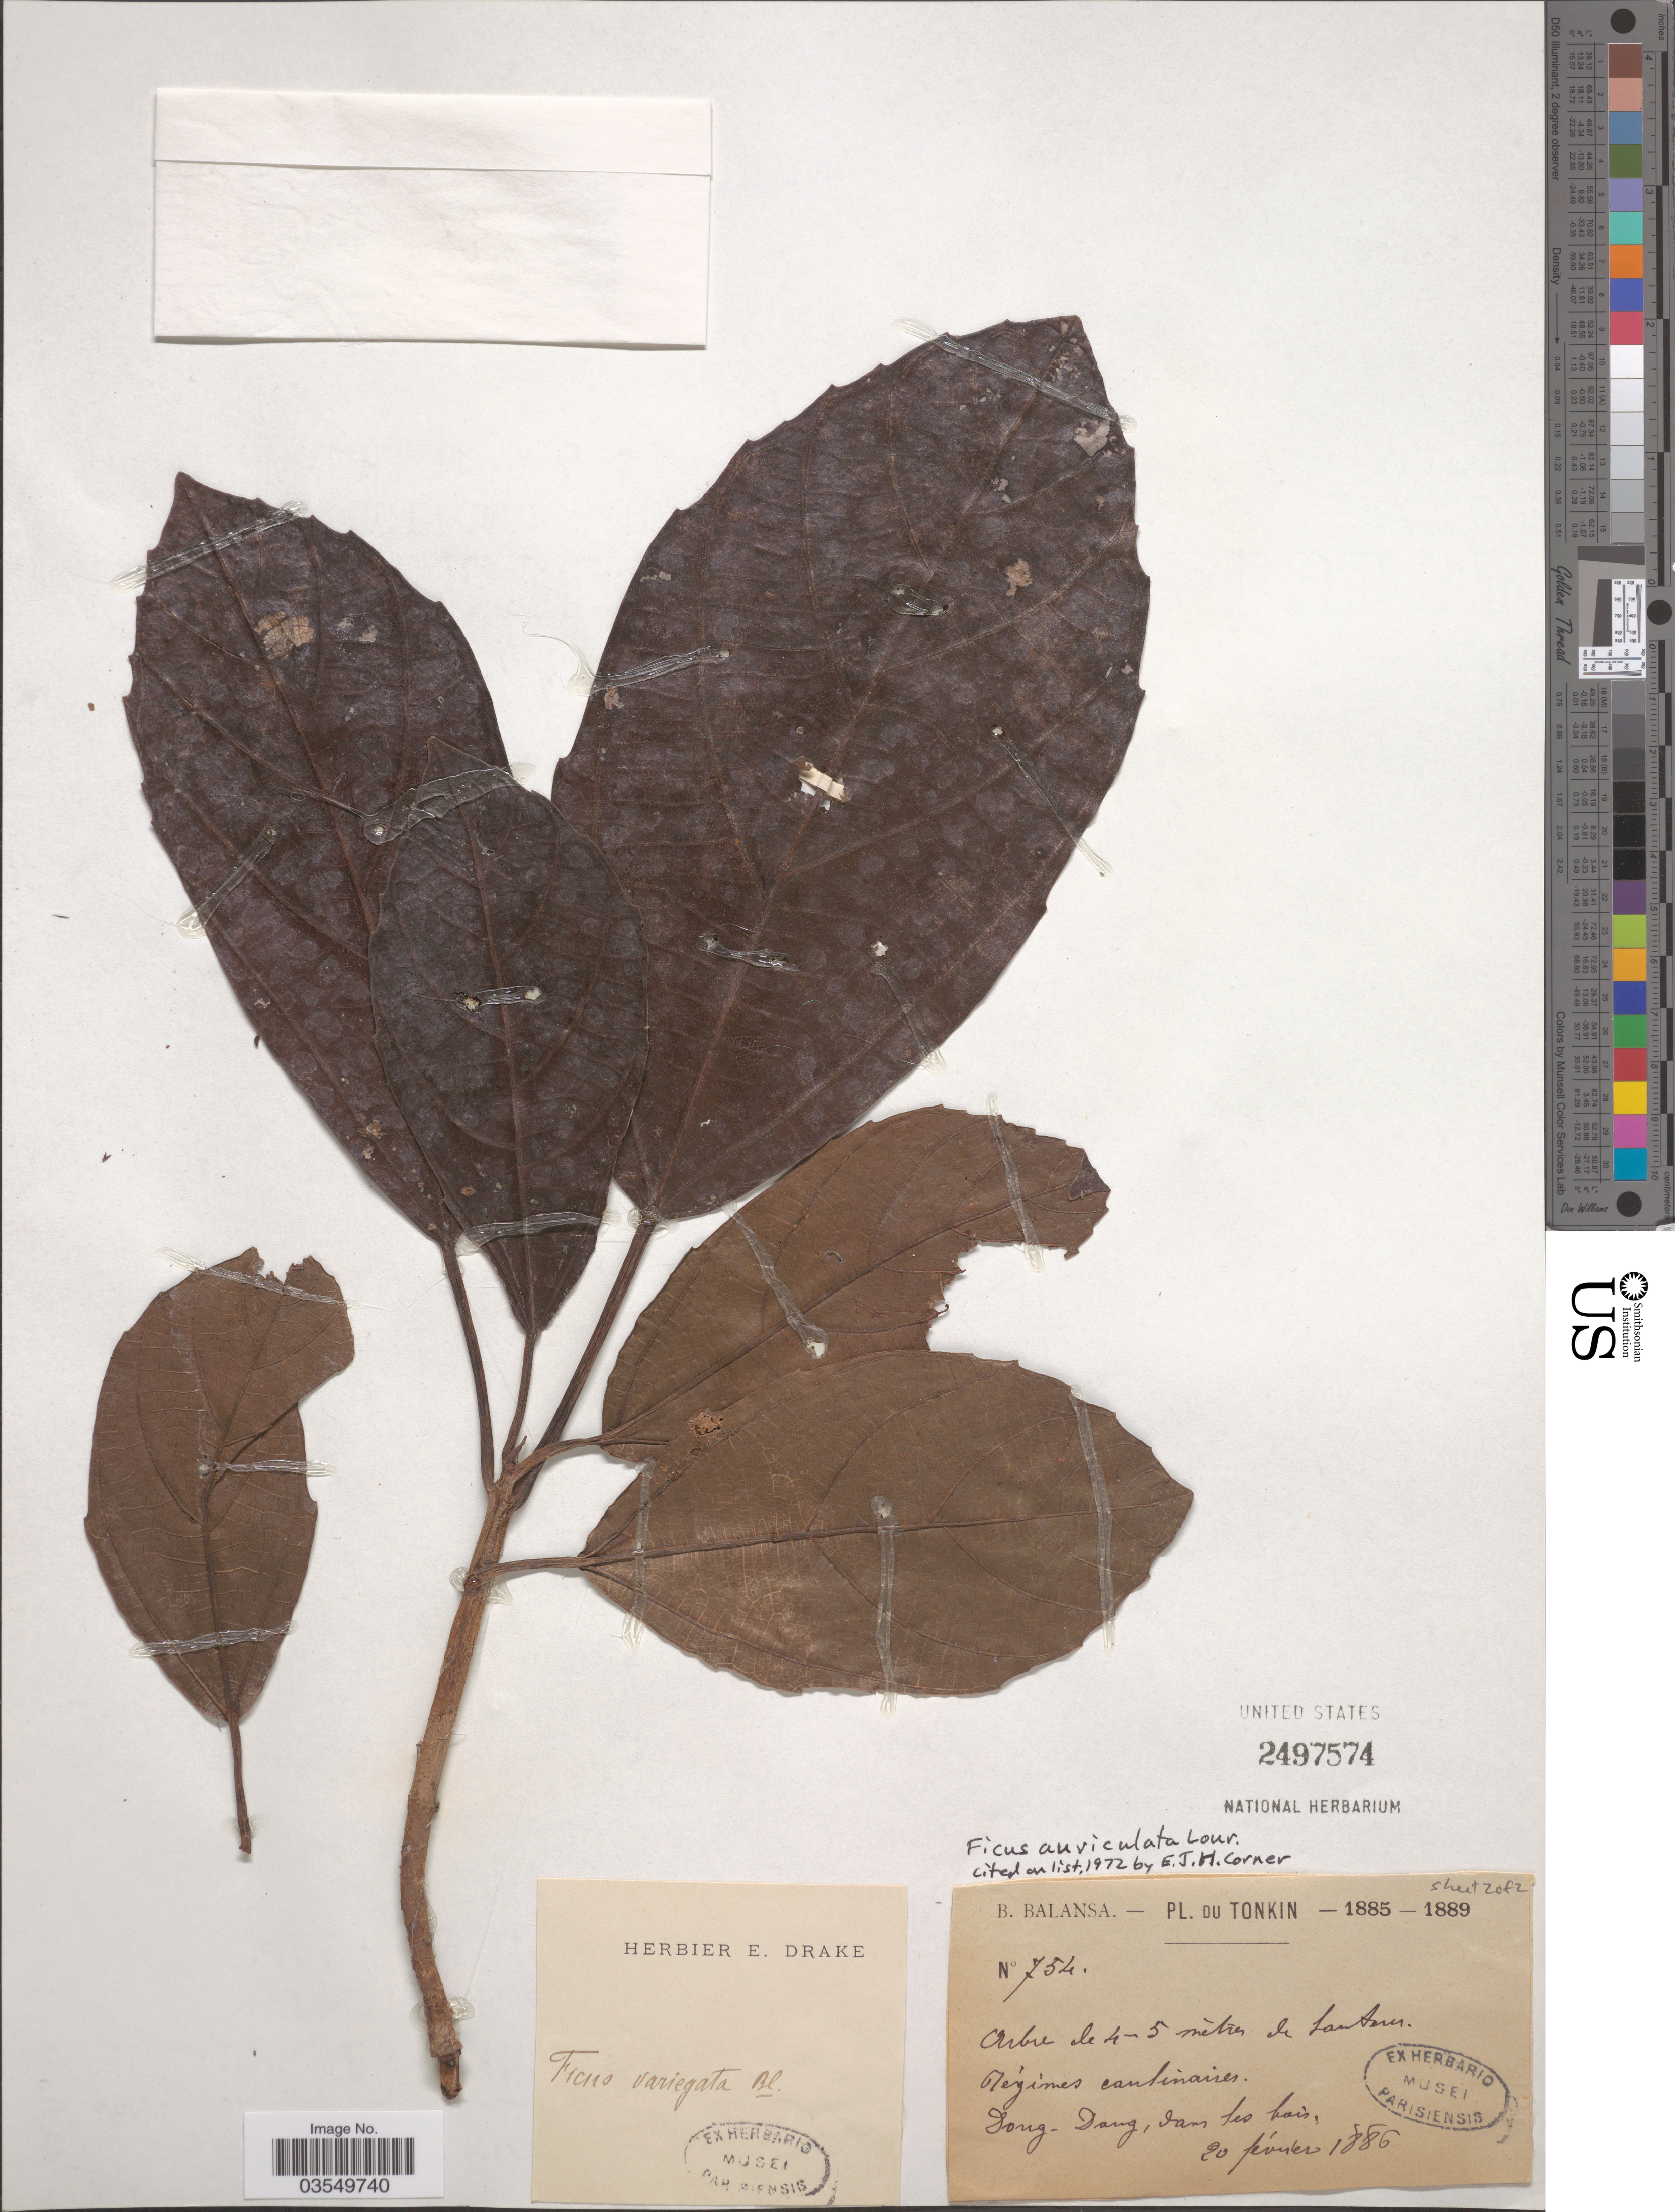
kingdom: Plantae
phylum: Tracheophyta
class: Magnoliopsida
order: Rosales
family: Moraceae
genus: Ficus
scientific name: Ficus auriculata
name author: Lour.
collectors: B. Balansa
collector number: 754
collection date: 1886-02-20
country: Vietnam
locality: Tonkin. Dong-Dang, dans les bois.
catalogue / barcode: US 2497574